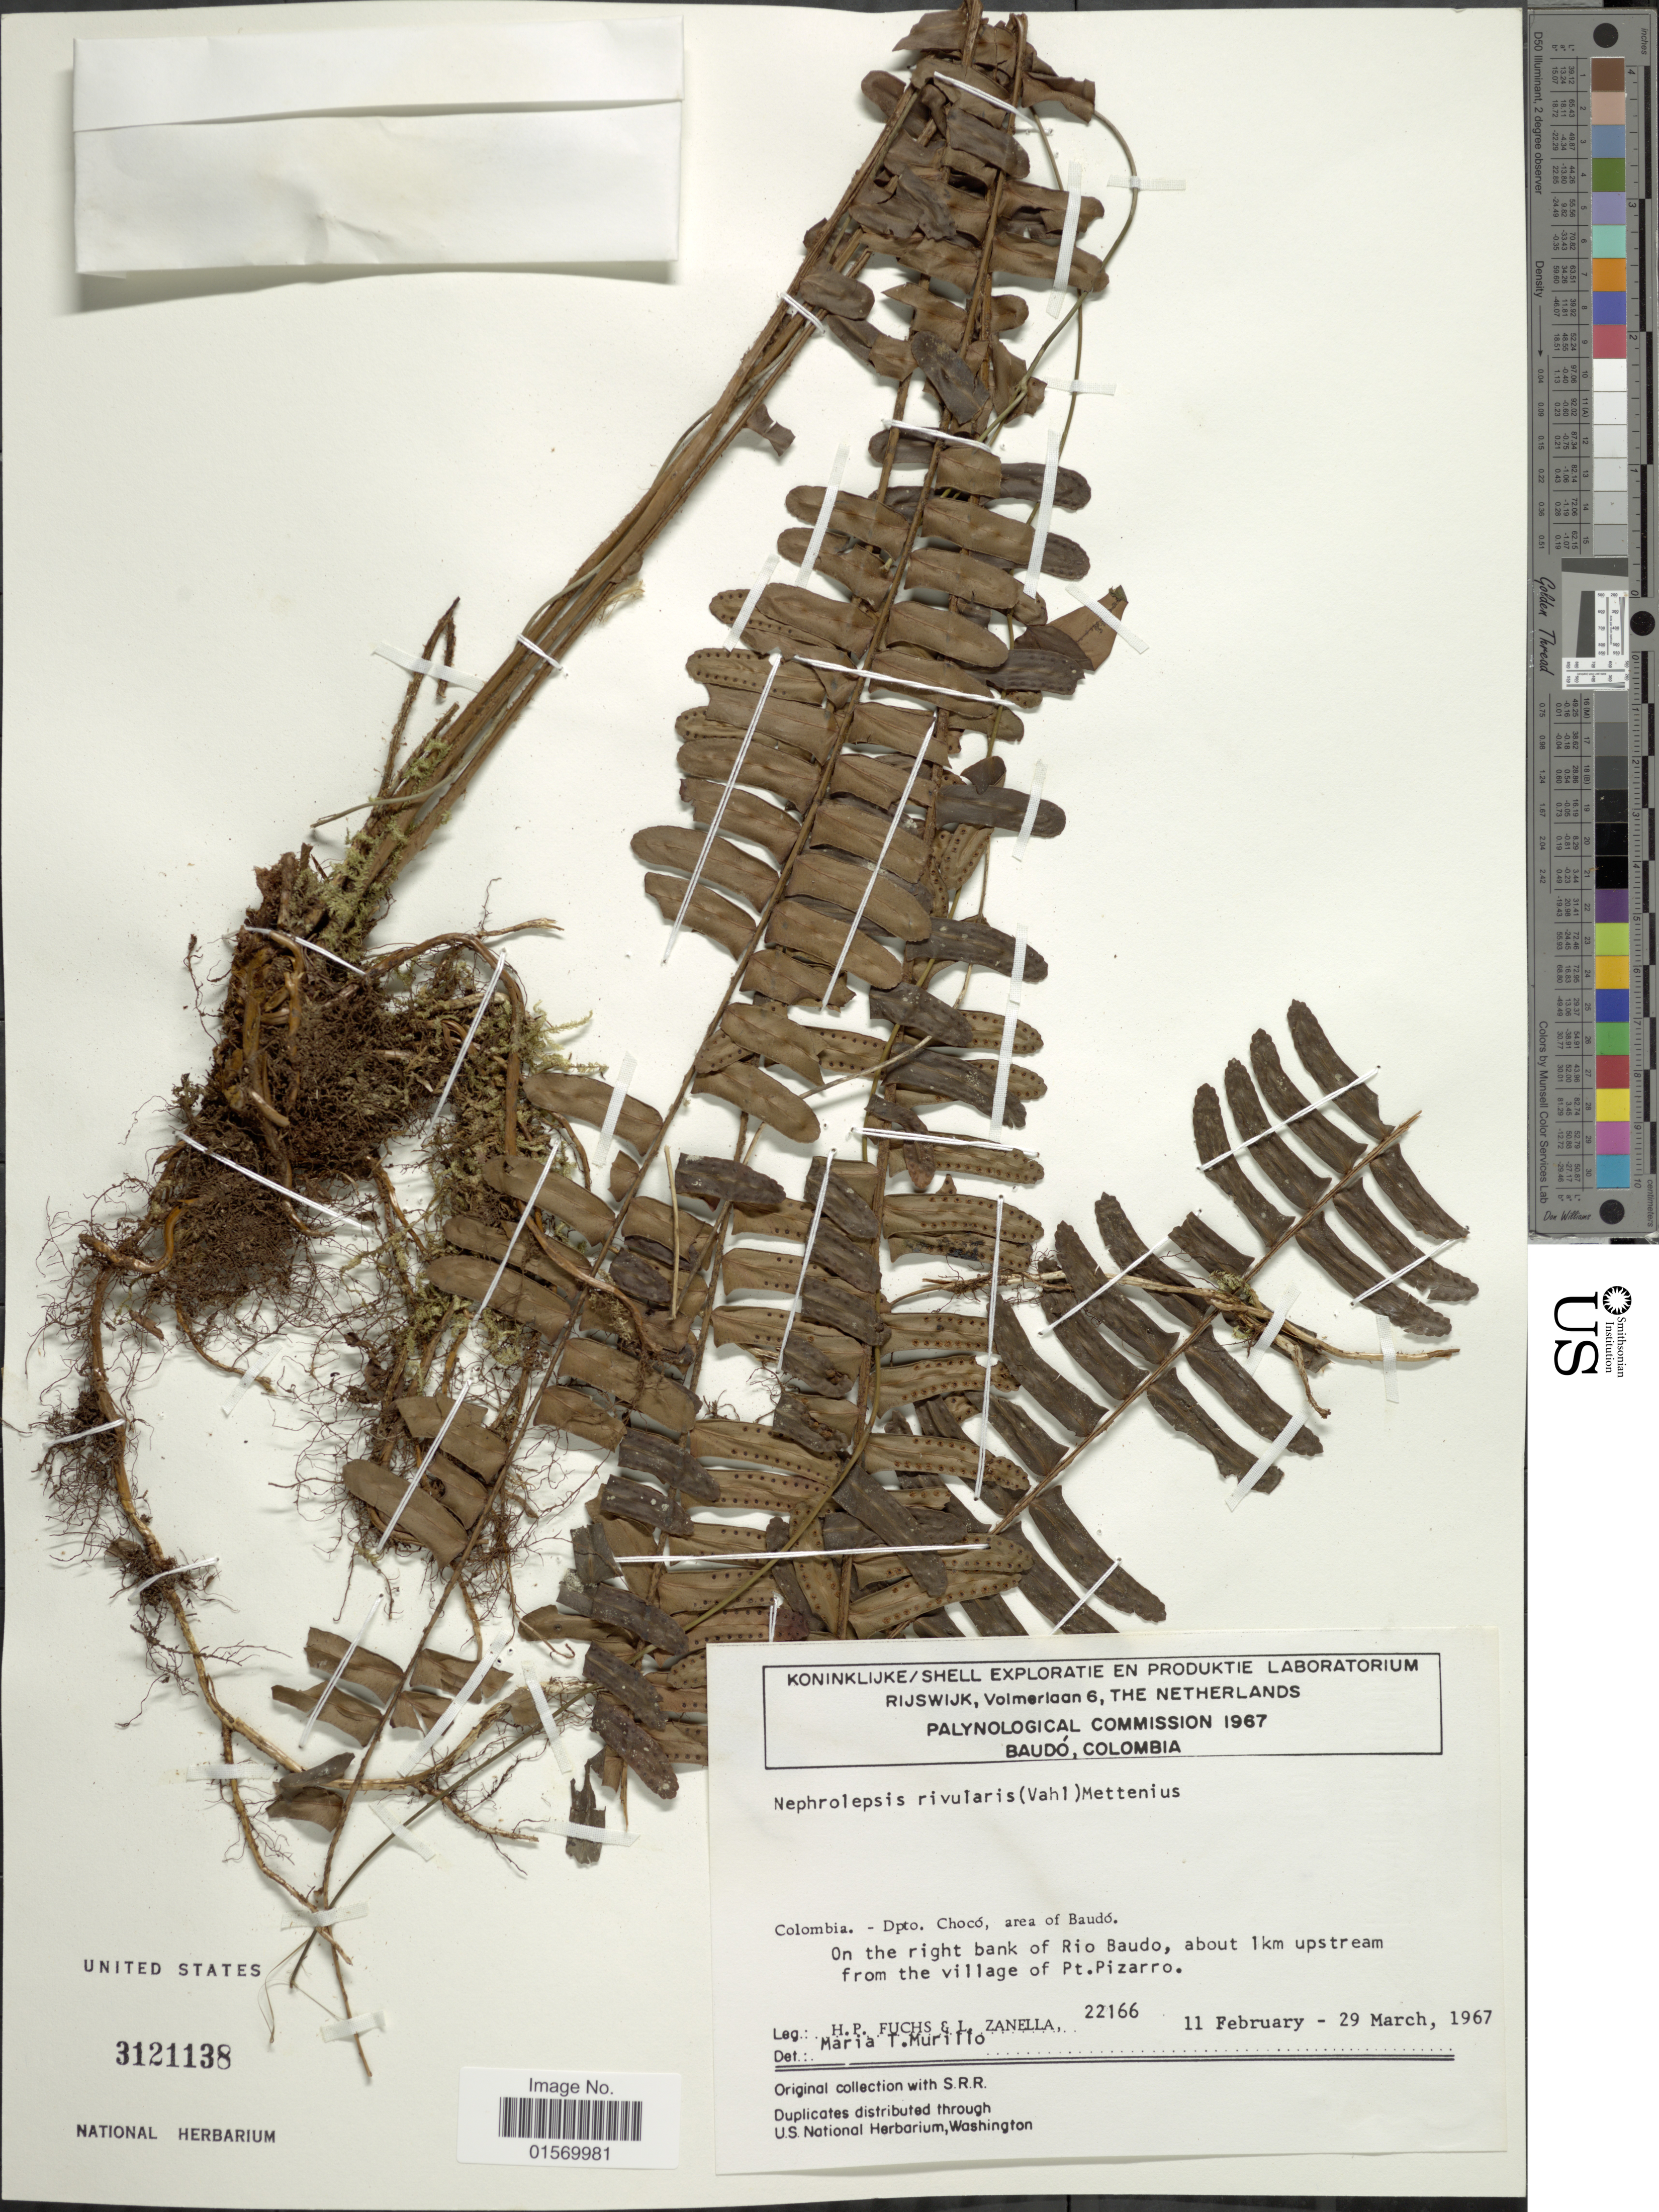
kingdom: Plantae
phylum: Tracheophyta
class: Polypodiopsida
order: Polypodiales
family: Nephrolepidaceae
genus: Nephrolepis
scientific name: Nephrolepis rivularis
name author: (Vahl) Mett. ex Krug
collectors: H. P. Fuchs & L. Zanella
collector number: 22166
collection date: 1967-02-11/1967-03-29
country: Colombia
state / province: Chocó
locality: Area of Baudó. On the right bank of Rio Baudo, about 1km upstream from the village of Pt. Pizarro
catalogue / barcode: US 3121138